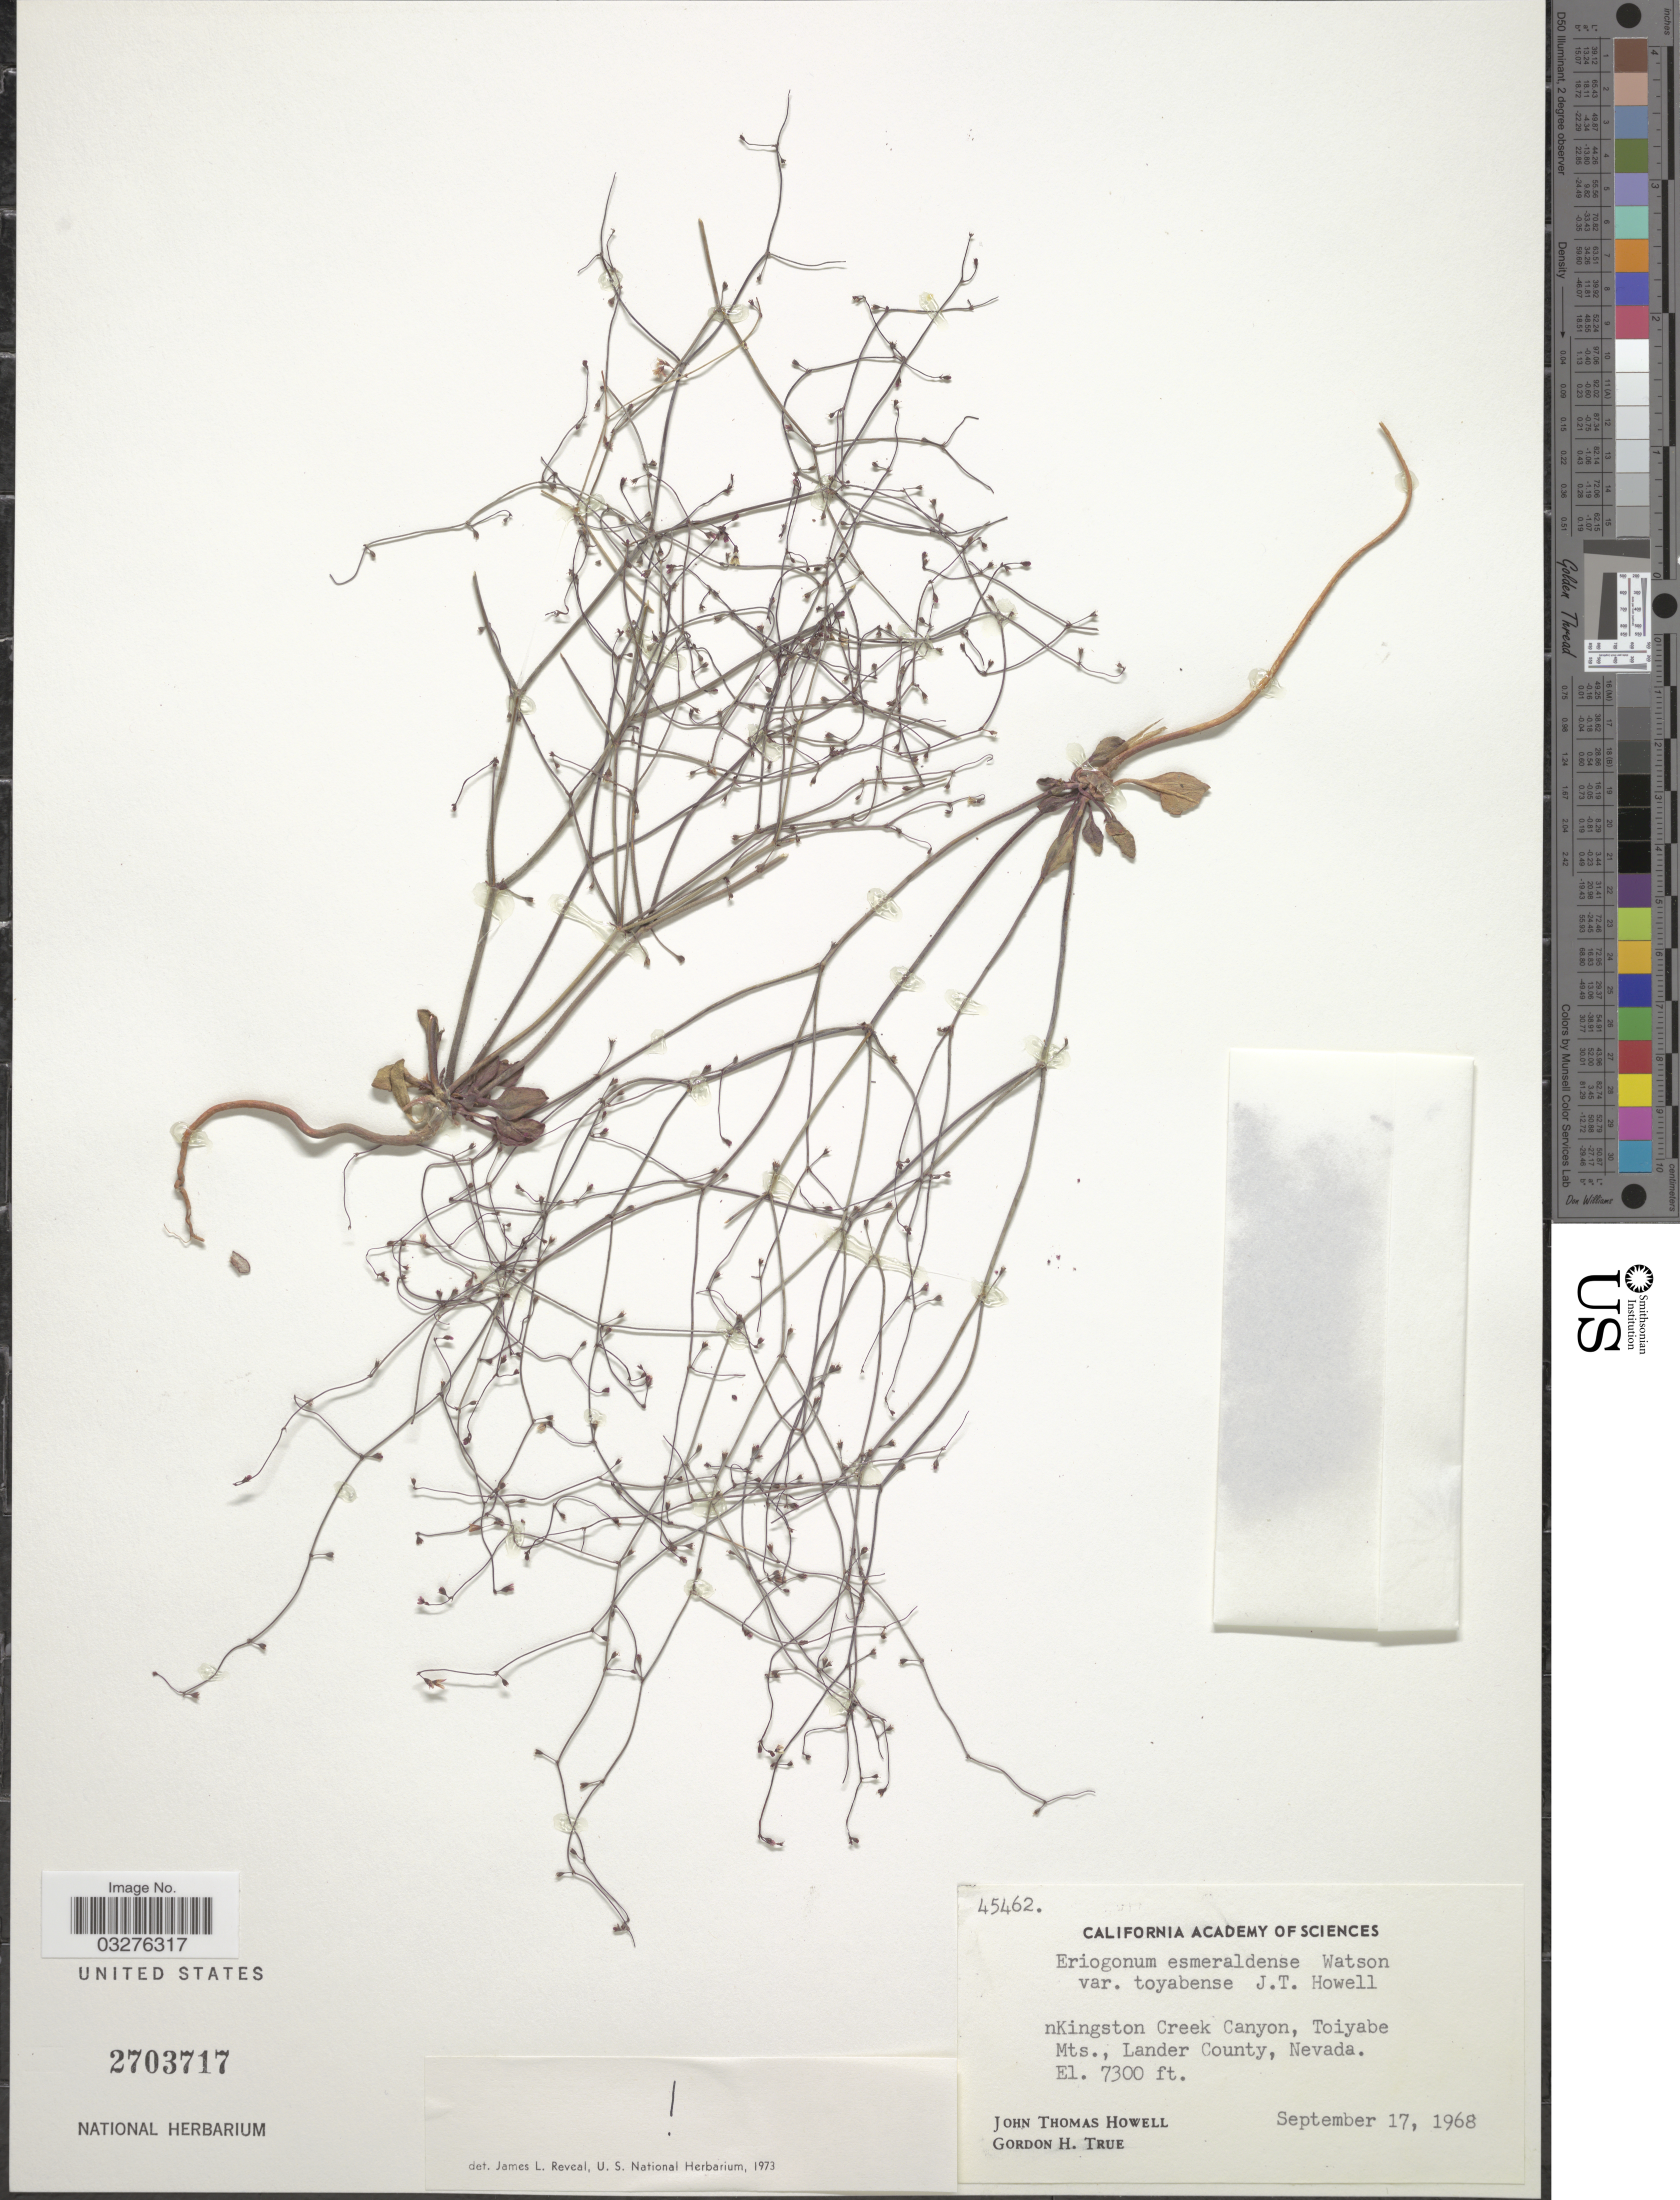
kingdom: Plantae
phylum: Tracheophyta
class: Magnoliopsida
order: Caryophyllales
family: Polygonaceae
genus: Eriogonum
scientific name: Eriogonum esmeraldense var. toiyabense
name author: J.T. Howell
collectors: J. T. Howell & G. H. True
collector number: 45462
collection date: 1968-09-17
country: United States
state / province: Nevada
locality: NKingston Creek Canyon, Toiyabe Mts., Lander County.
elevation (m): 2225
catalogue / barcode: US 2703717